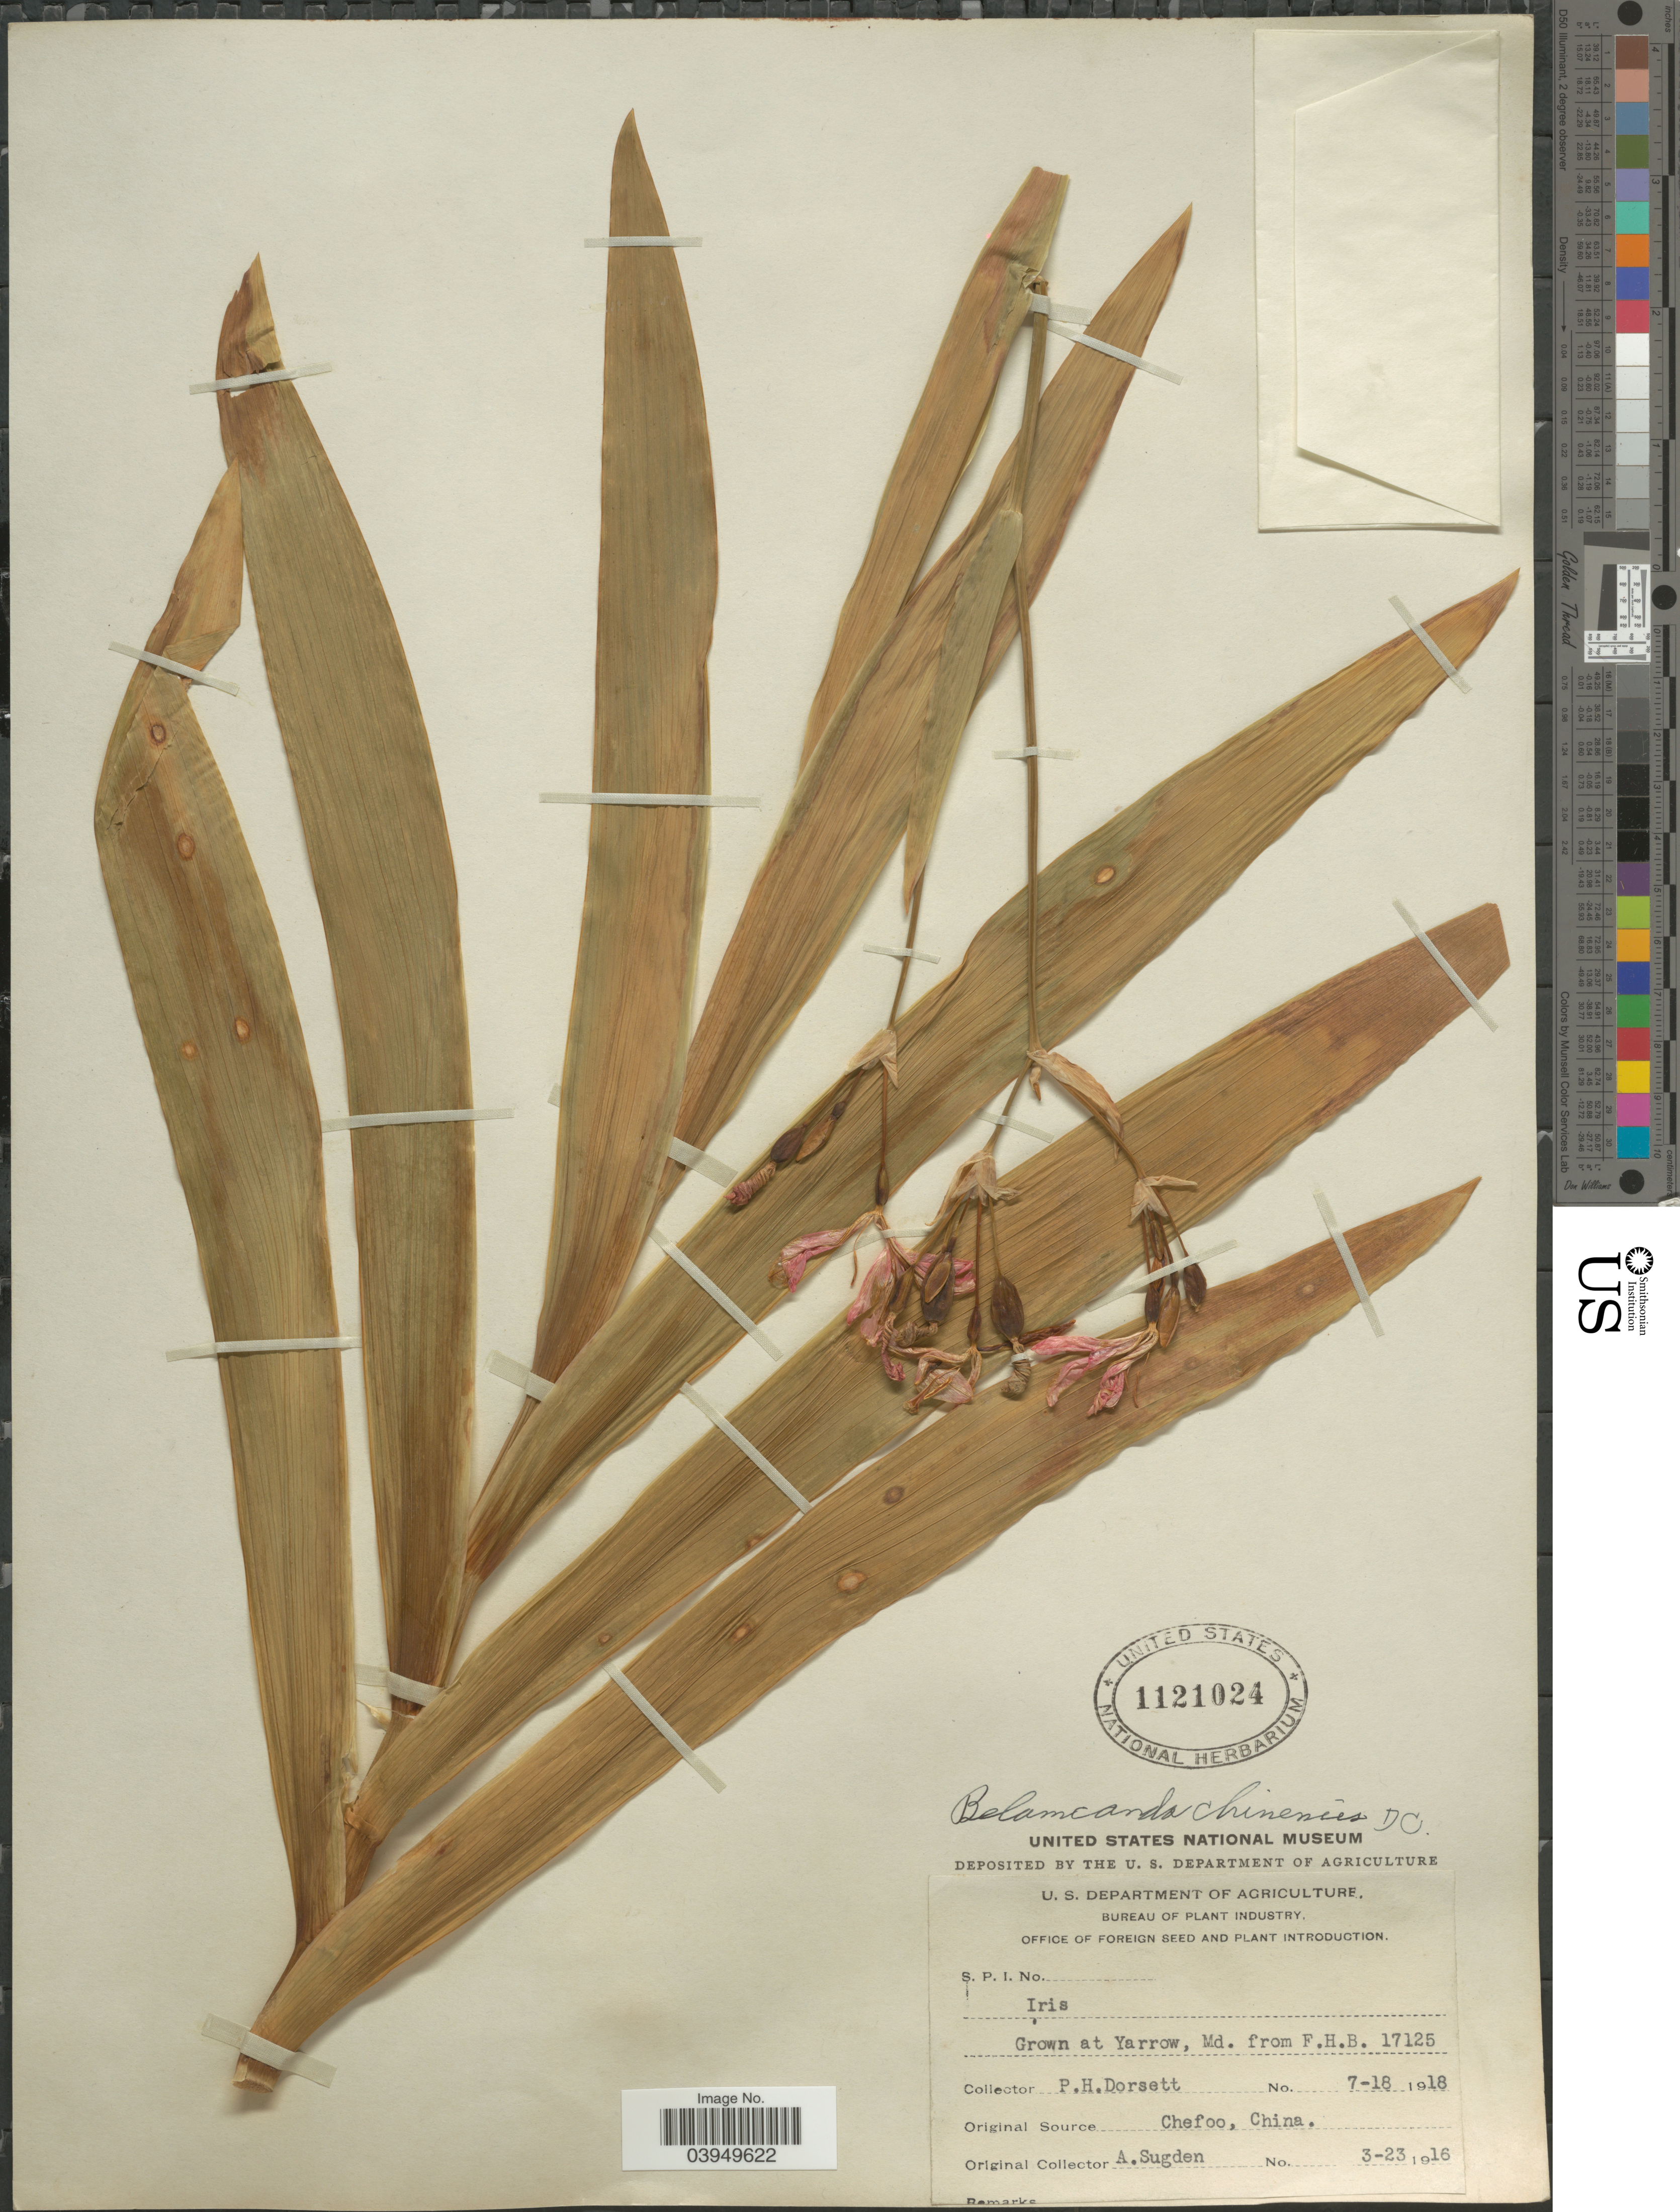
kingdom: Plantae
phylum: Tracheophyta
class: Liliopsida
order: Asparagales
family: Iridaceae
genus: Iris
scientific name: Iris domestica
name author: (L.) Goldblatt & Mabb.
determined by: Strong, Mark T., (BOT), Smithsonian Institution - National Museum of Natural History (UNITED STATES)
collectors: P. H. Dorsett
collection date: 1918-07-18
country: United States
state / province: Maryland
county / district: Prince George's ?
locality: At Yarrow from F.H.B. 17125.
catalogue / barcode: US 1121024